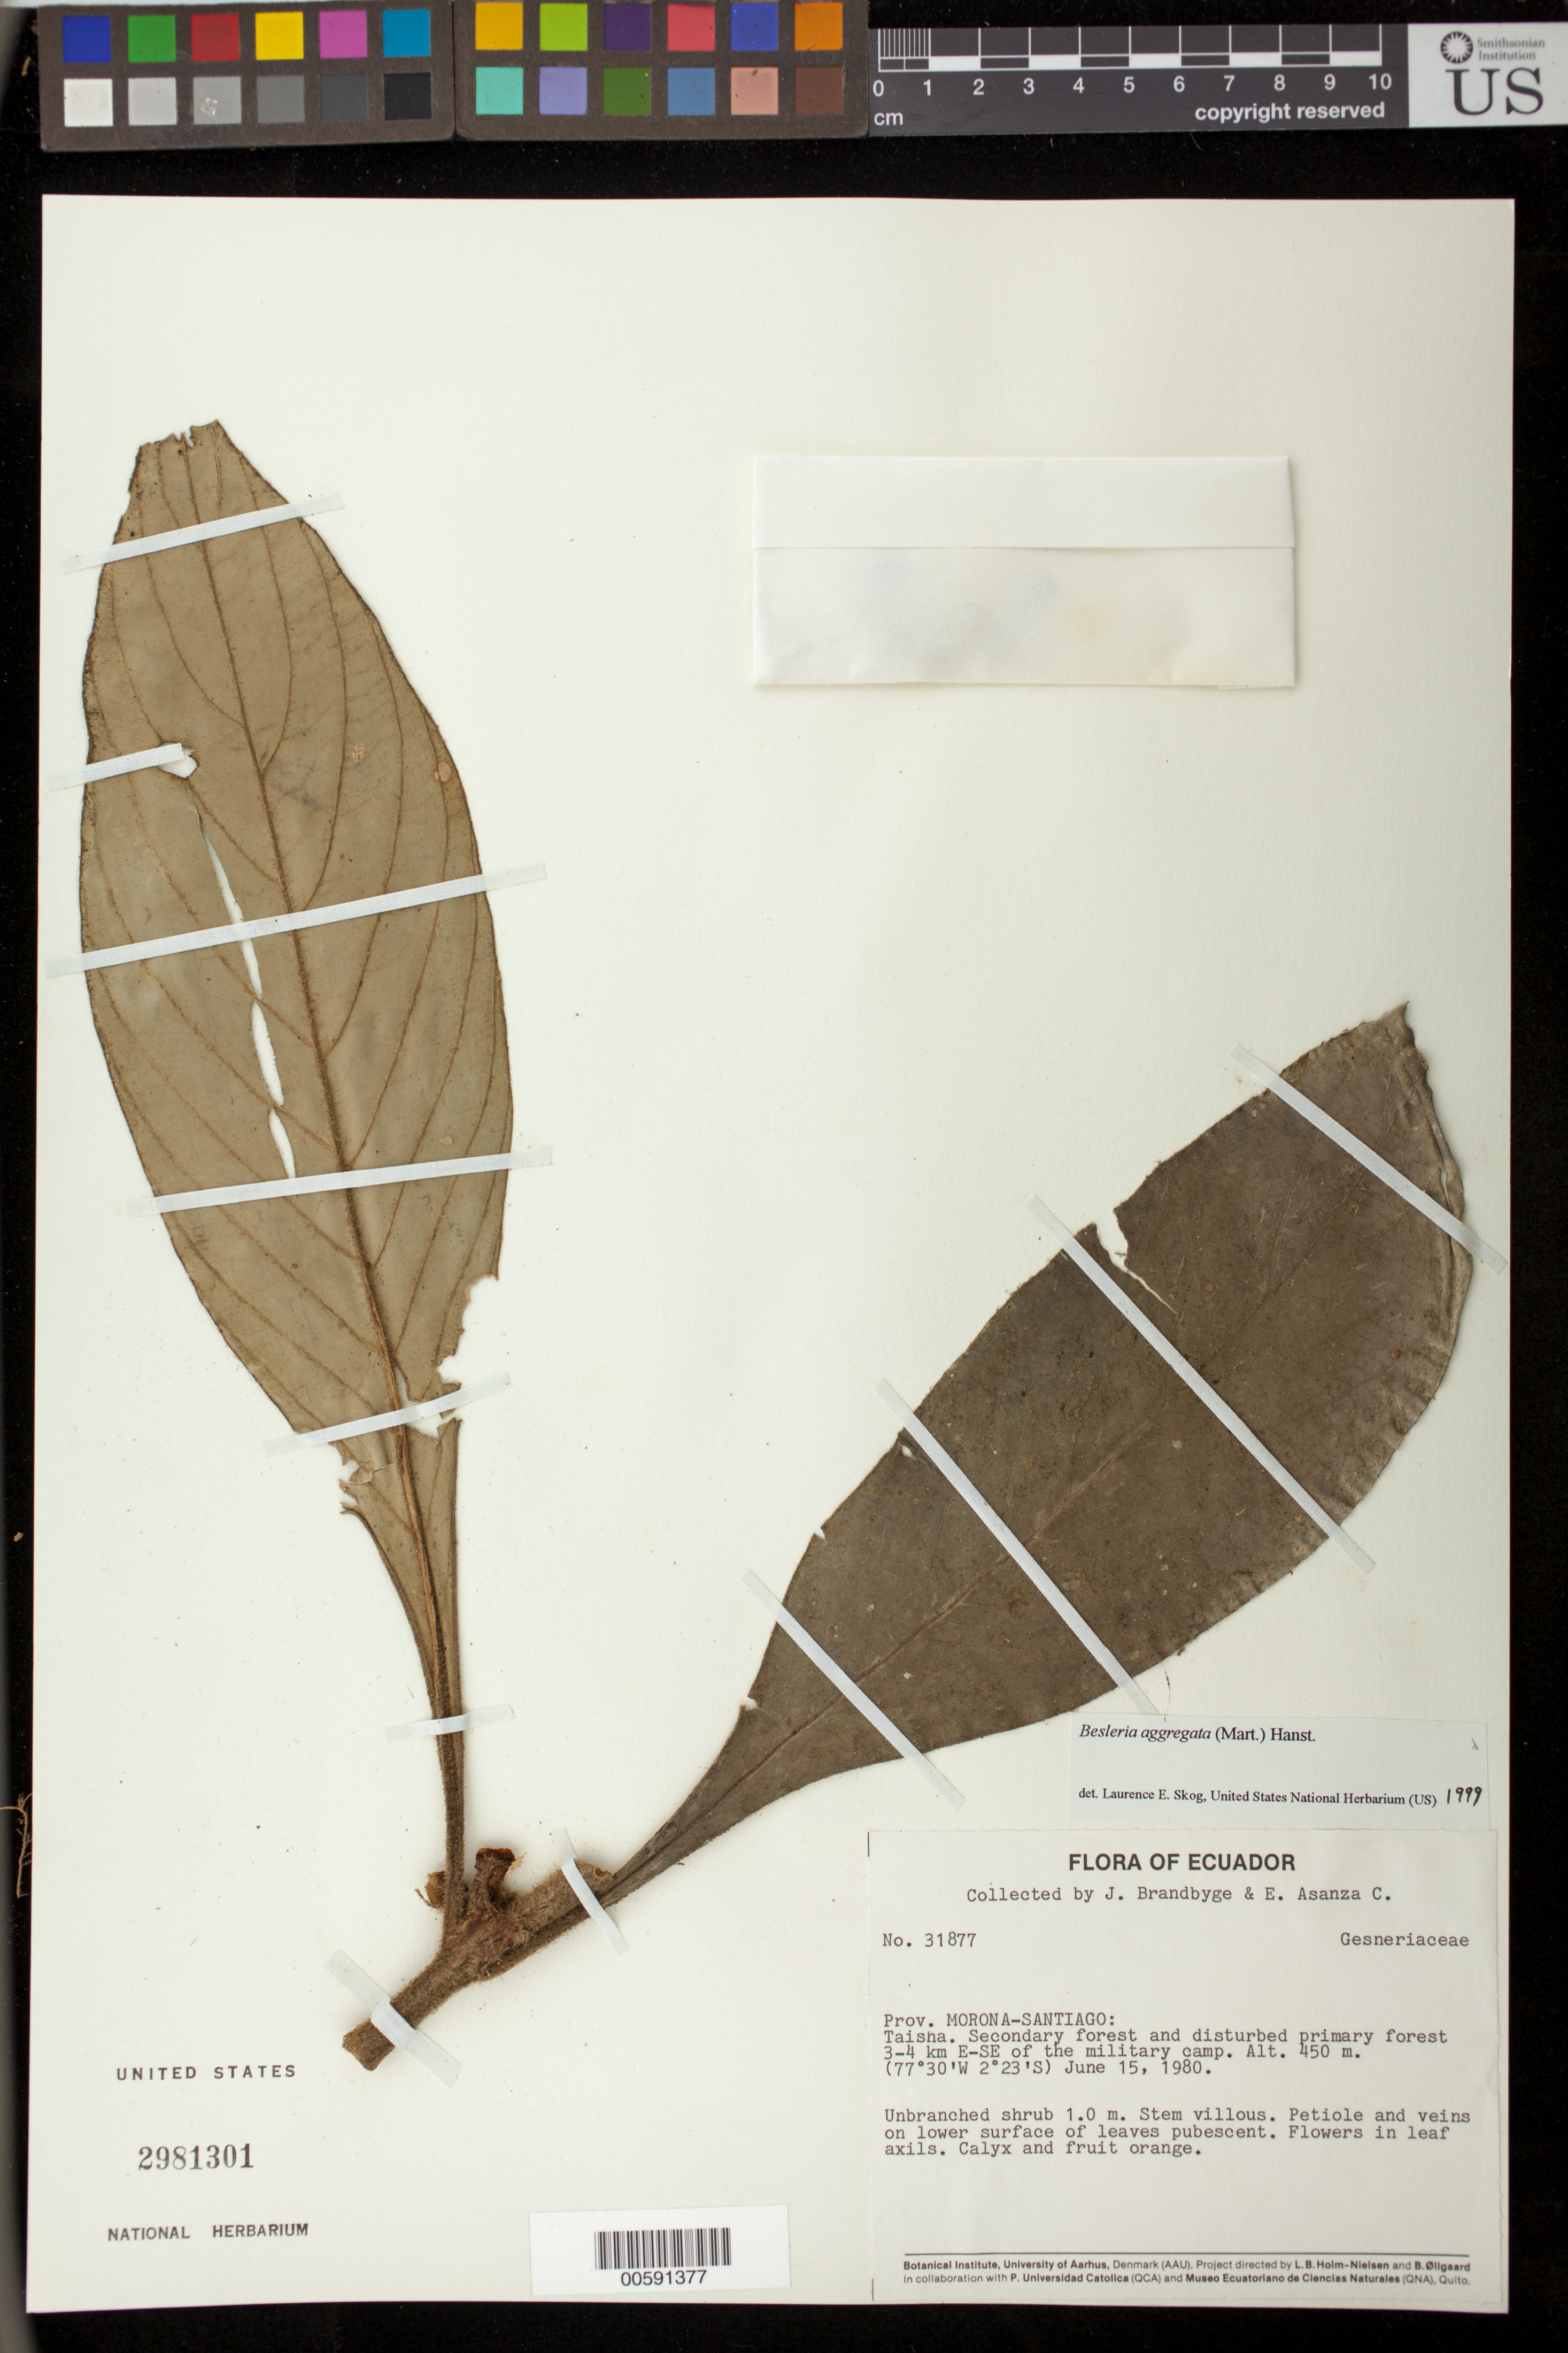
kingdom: Plantae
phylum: Tracheophyta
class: Magnoliopsida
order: Lamiales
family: Gesneriaceae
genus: Besleria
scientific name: Besleria aggregata var. aggregata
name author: (Mart.) Hanst.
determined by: Skog, Laurence E.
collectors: J. Brandbyge & E. Asanza C.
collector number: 31877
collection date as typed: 15 Jun 1980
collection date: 1980-06-15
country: Ecuador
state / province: Morona-Santiago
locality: Taisha; 3-4 km E-SE of the military camp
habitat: Secondary forest and disturbed primary forest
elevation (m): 450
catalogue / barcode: US 2981301